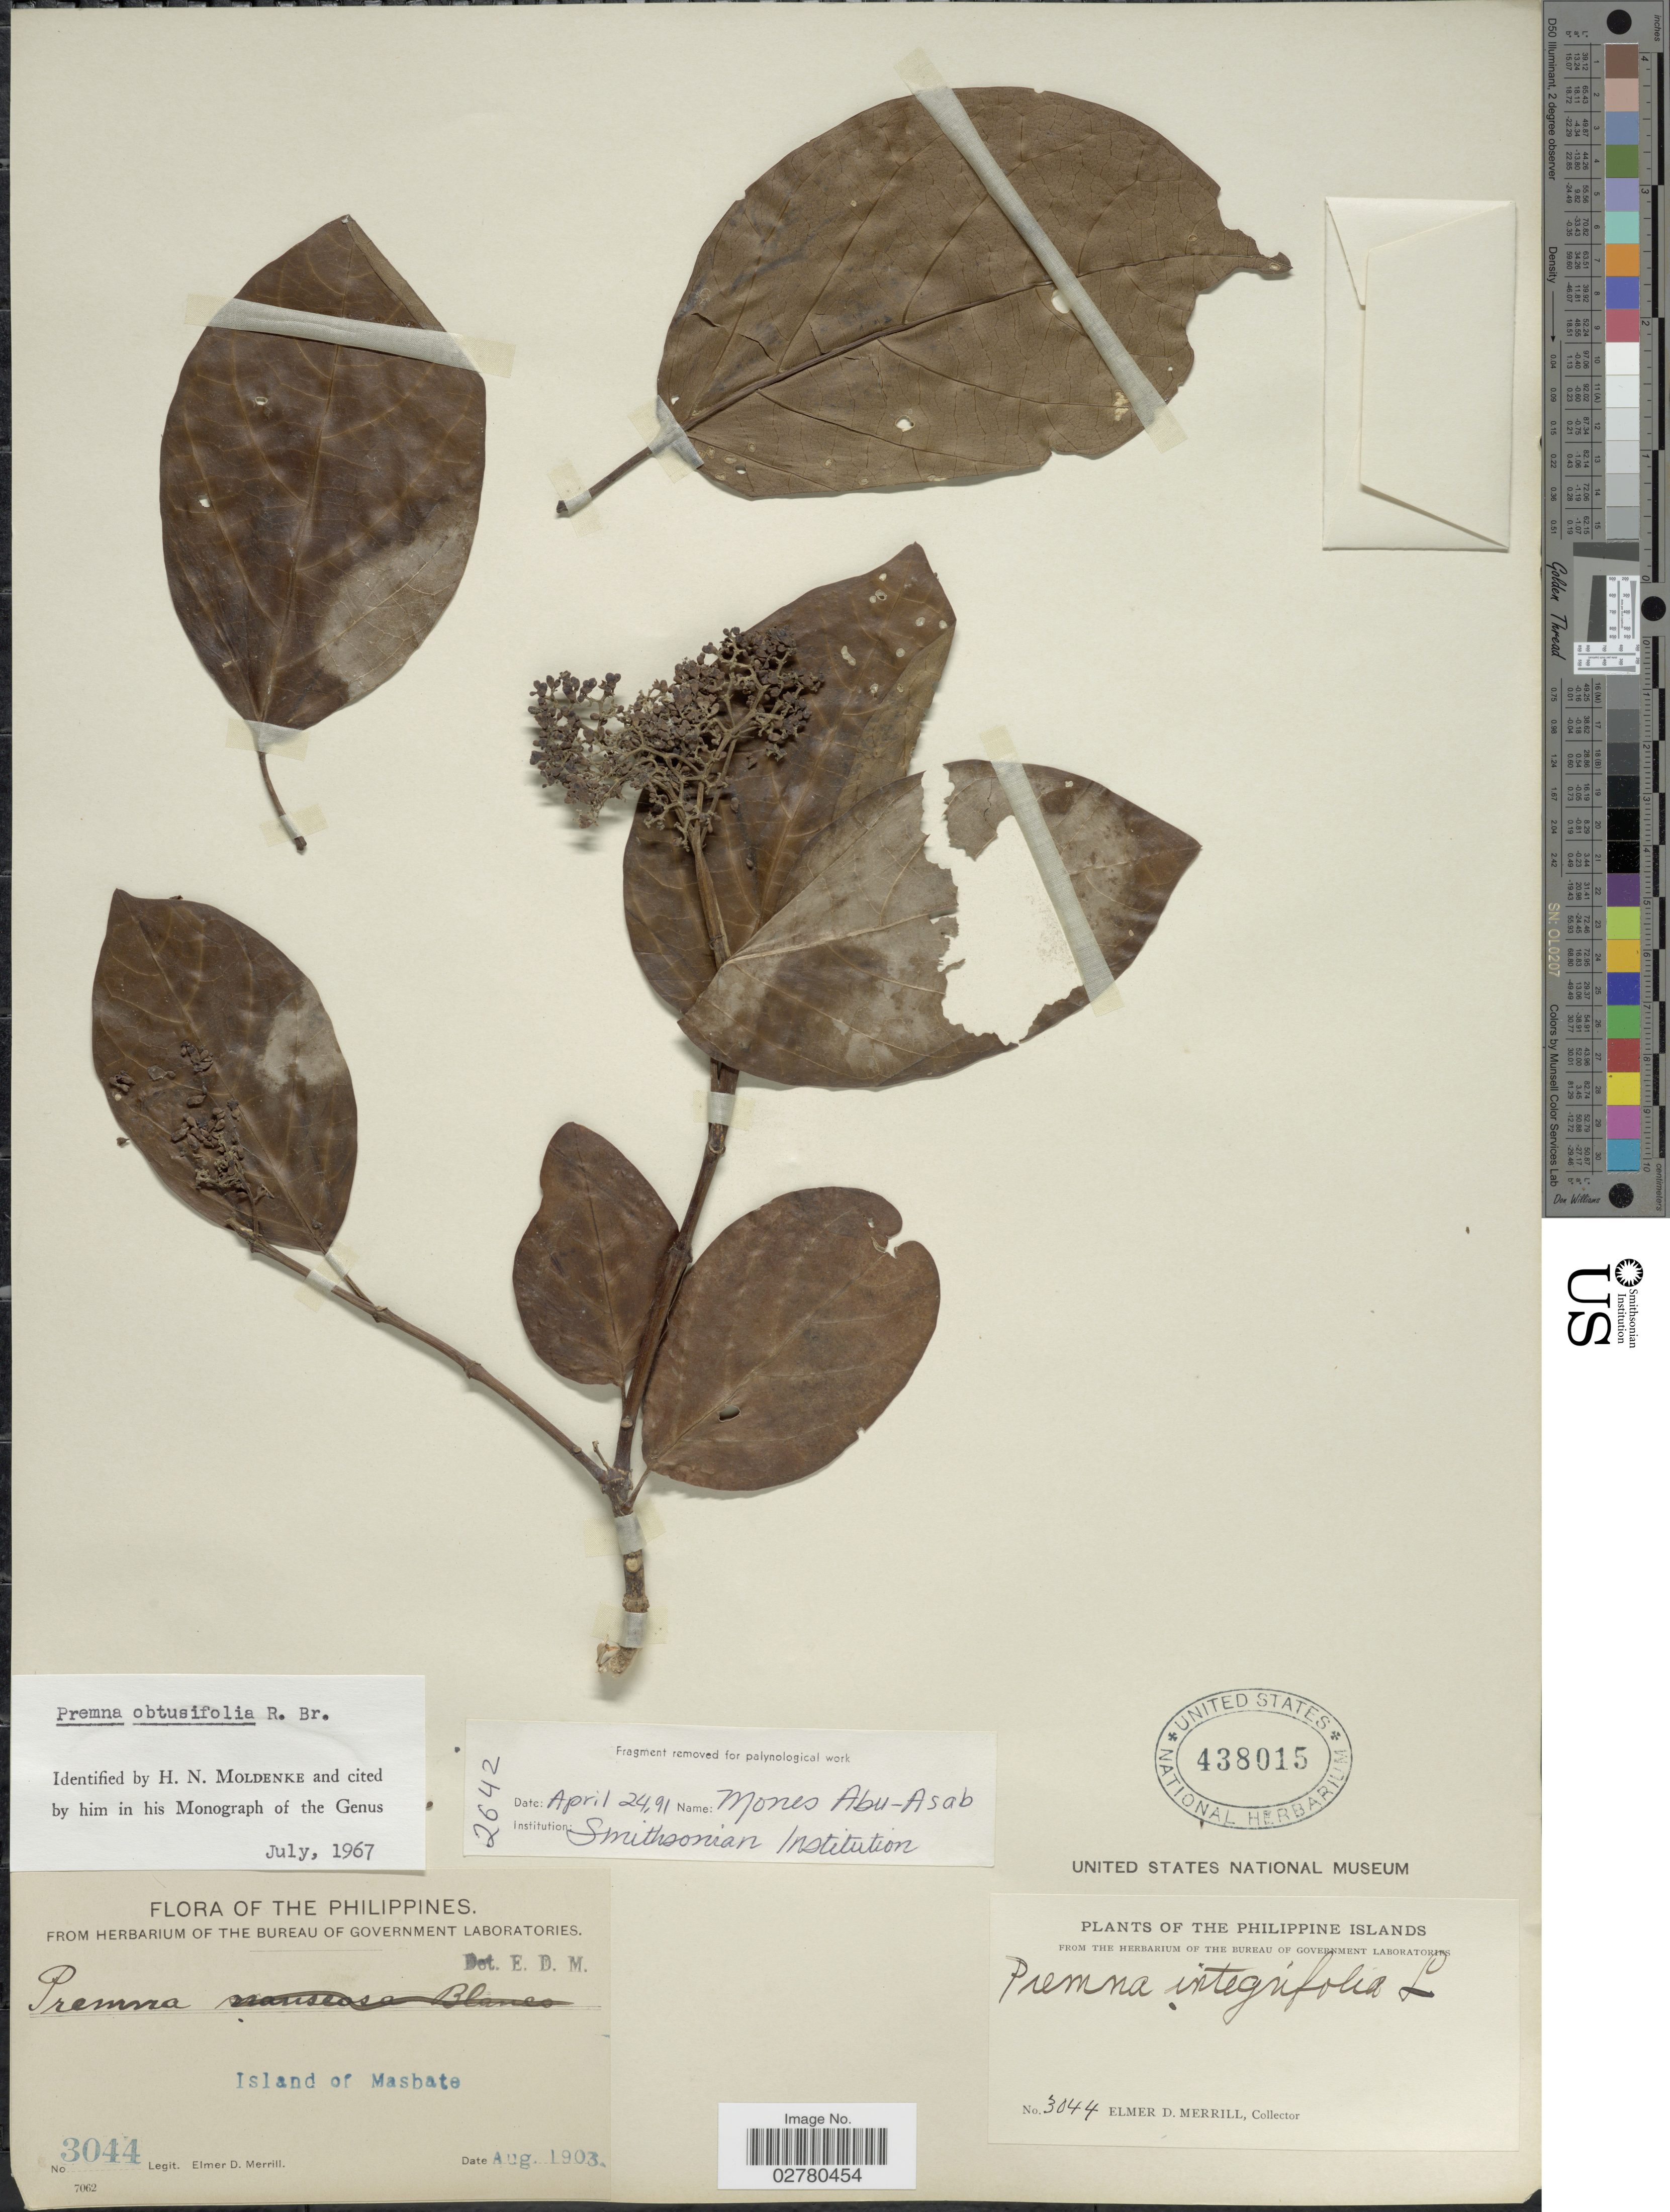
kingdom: Plantae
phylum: Tracheophyta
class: Magnoliopsida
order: Lamiales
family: Lamiaceae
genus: Premna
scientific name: Premna obtusifolia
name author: R. Br.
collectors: E. D. Merrill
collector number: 3044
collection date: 1903-08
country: Philippines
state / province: Bicol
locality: Philippine Islands, Island of Masbate.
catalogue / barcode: US 438015